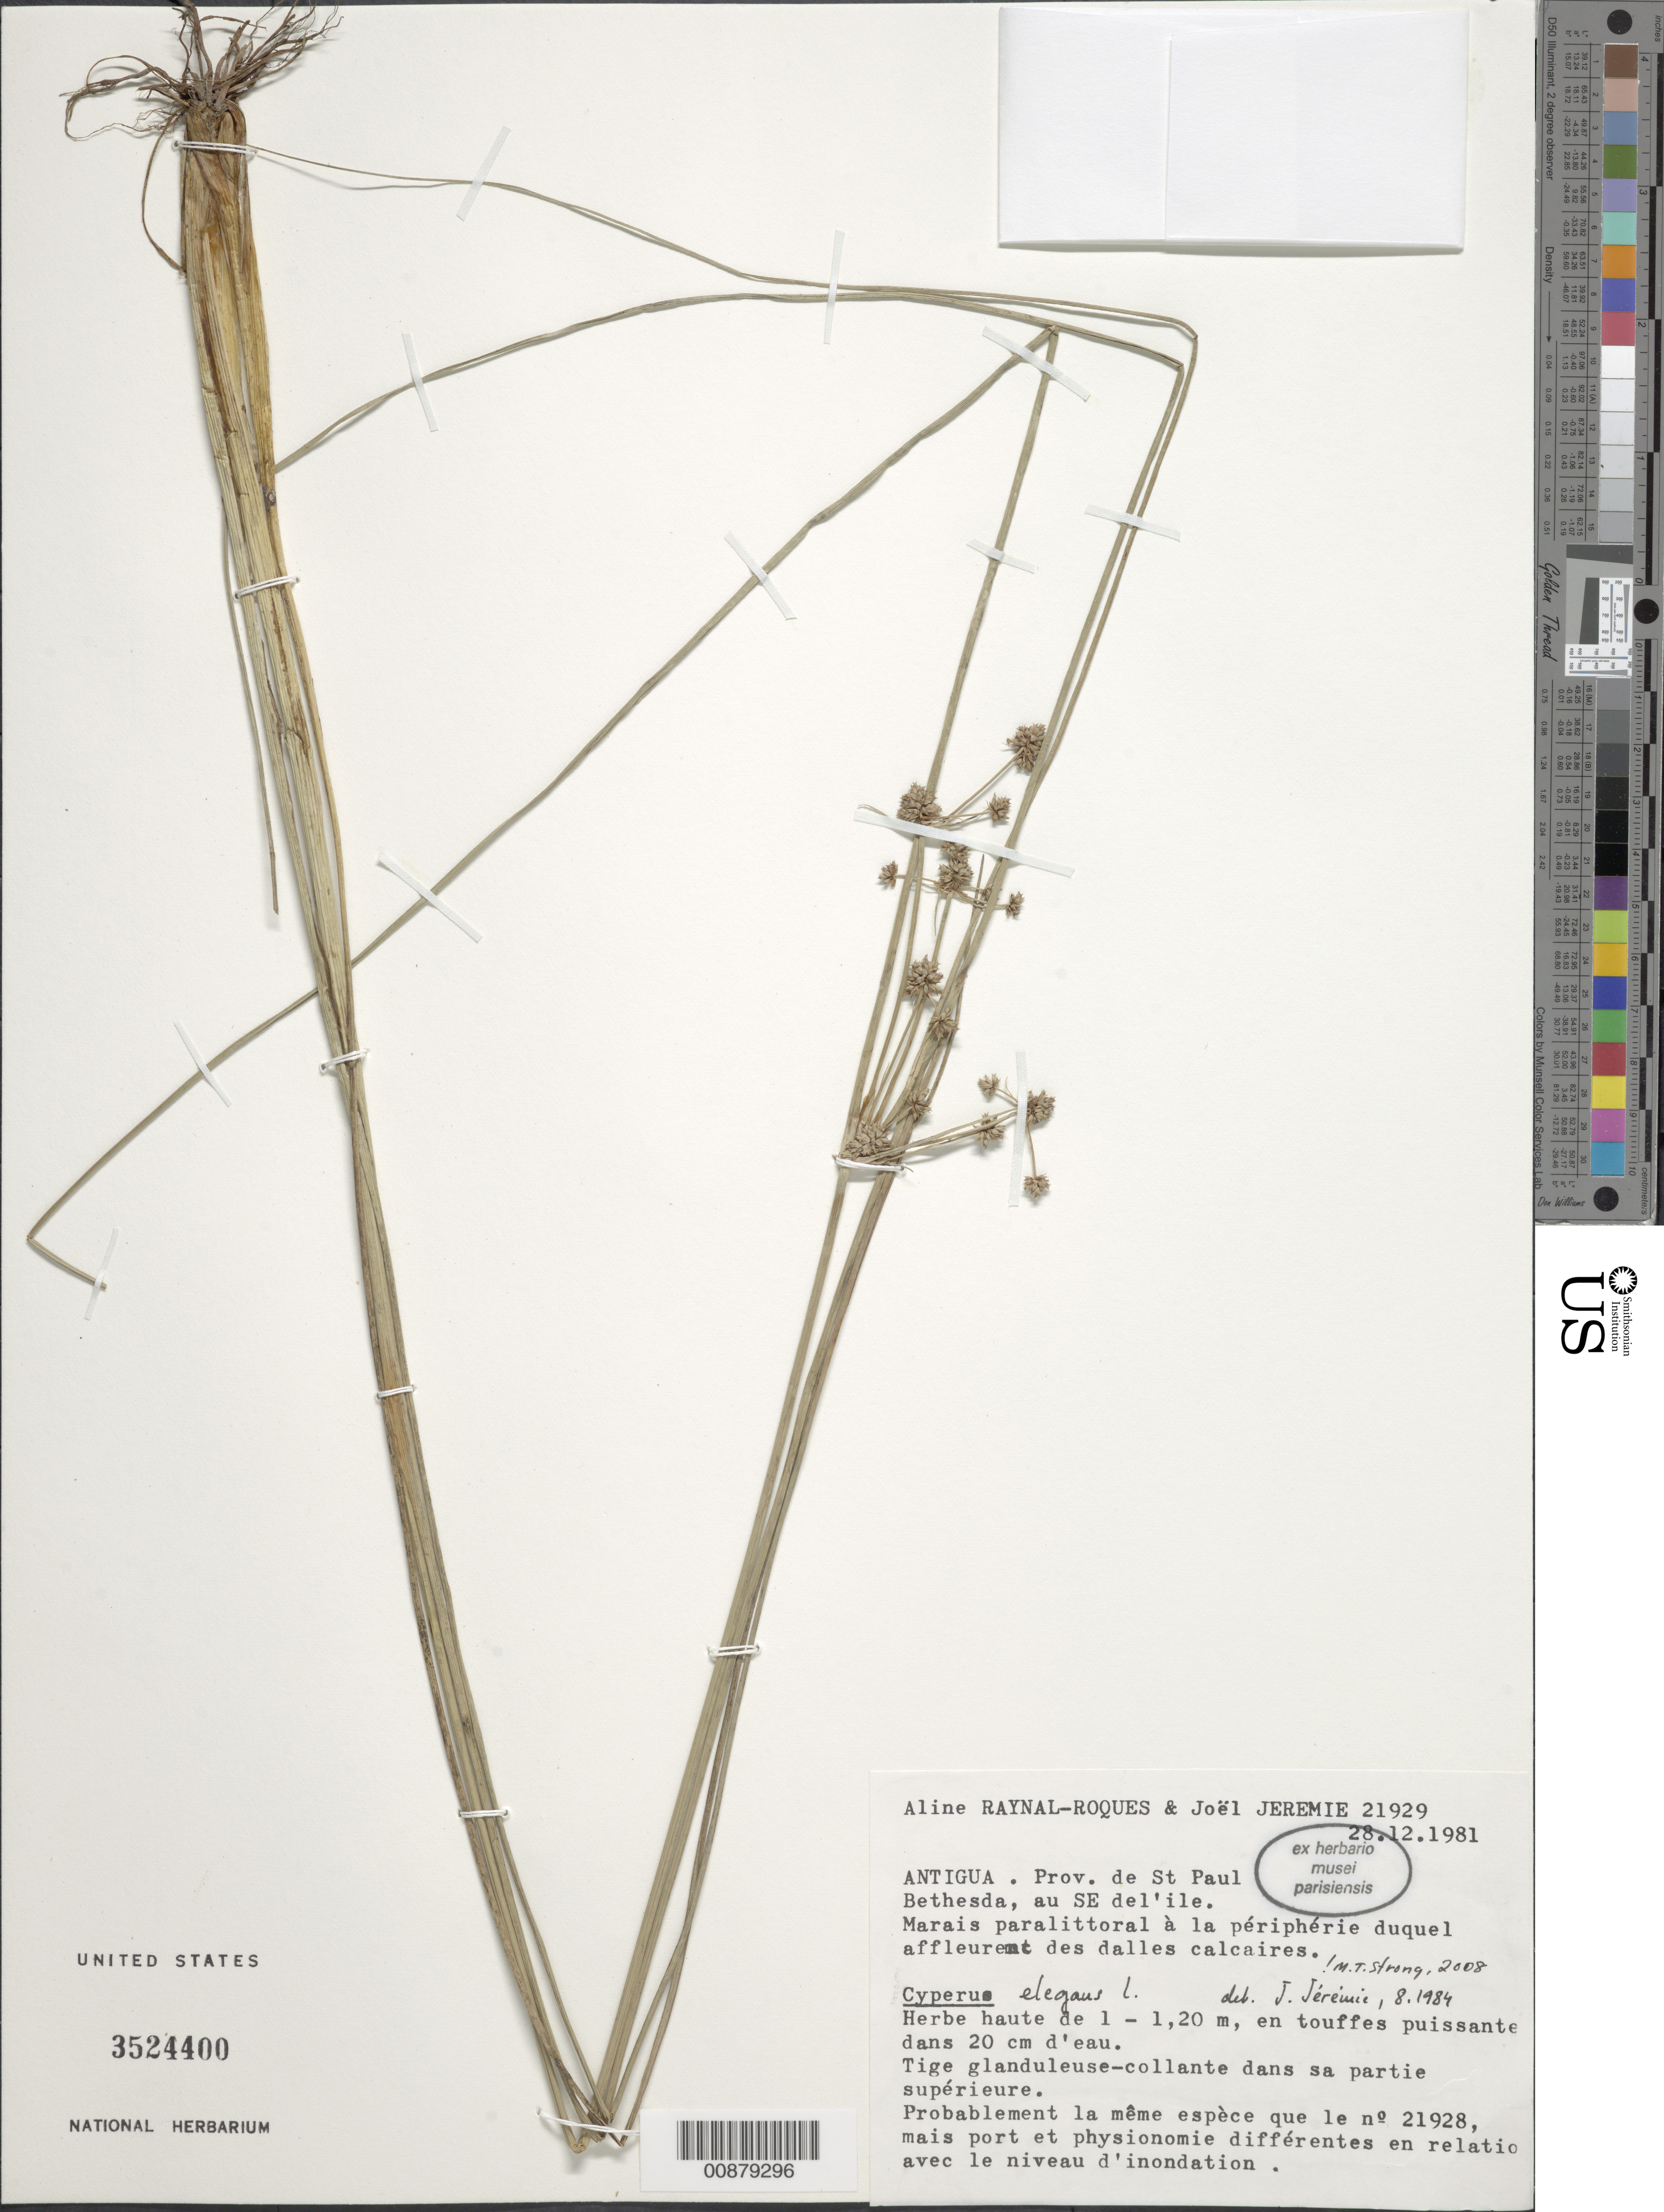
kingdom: Plantae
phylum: Tracheophyta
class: Liliopsida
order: Poales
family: Cyperaceae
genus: Cyperus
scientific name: Cyperus elegans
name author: L.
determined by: Strong, M. T., (US), Smithsonian Institution - National Museum of Natural History (UNITED STATES)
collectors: A. M. Raynal & J. Jérémie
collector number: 21929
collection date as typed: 28 Dec 1981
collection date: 1981-12-28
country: Antigua and Barbuda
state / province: Saint Paul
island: Antigua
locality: Bethesda, au SE de l'ile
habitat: Marais paralittoral à la périphérie duquel affleurent des dalles calcaires.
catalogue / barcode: US 3524400